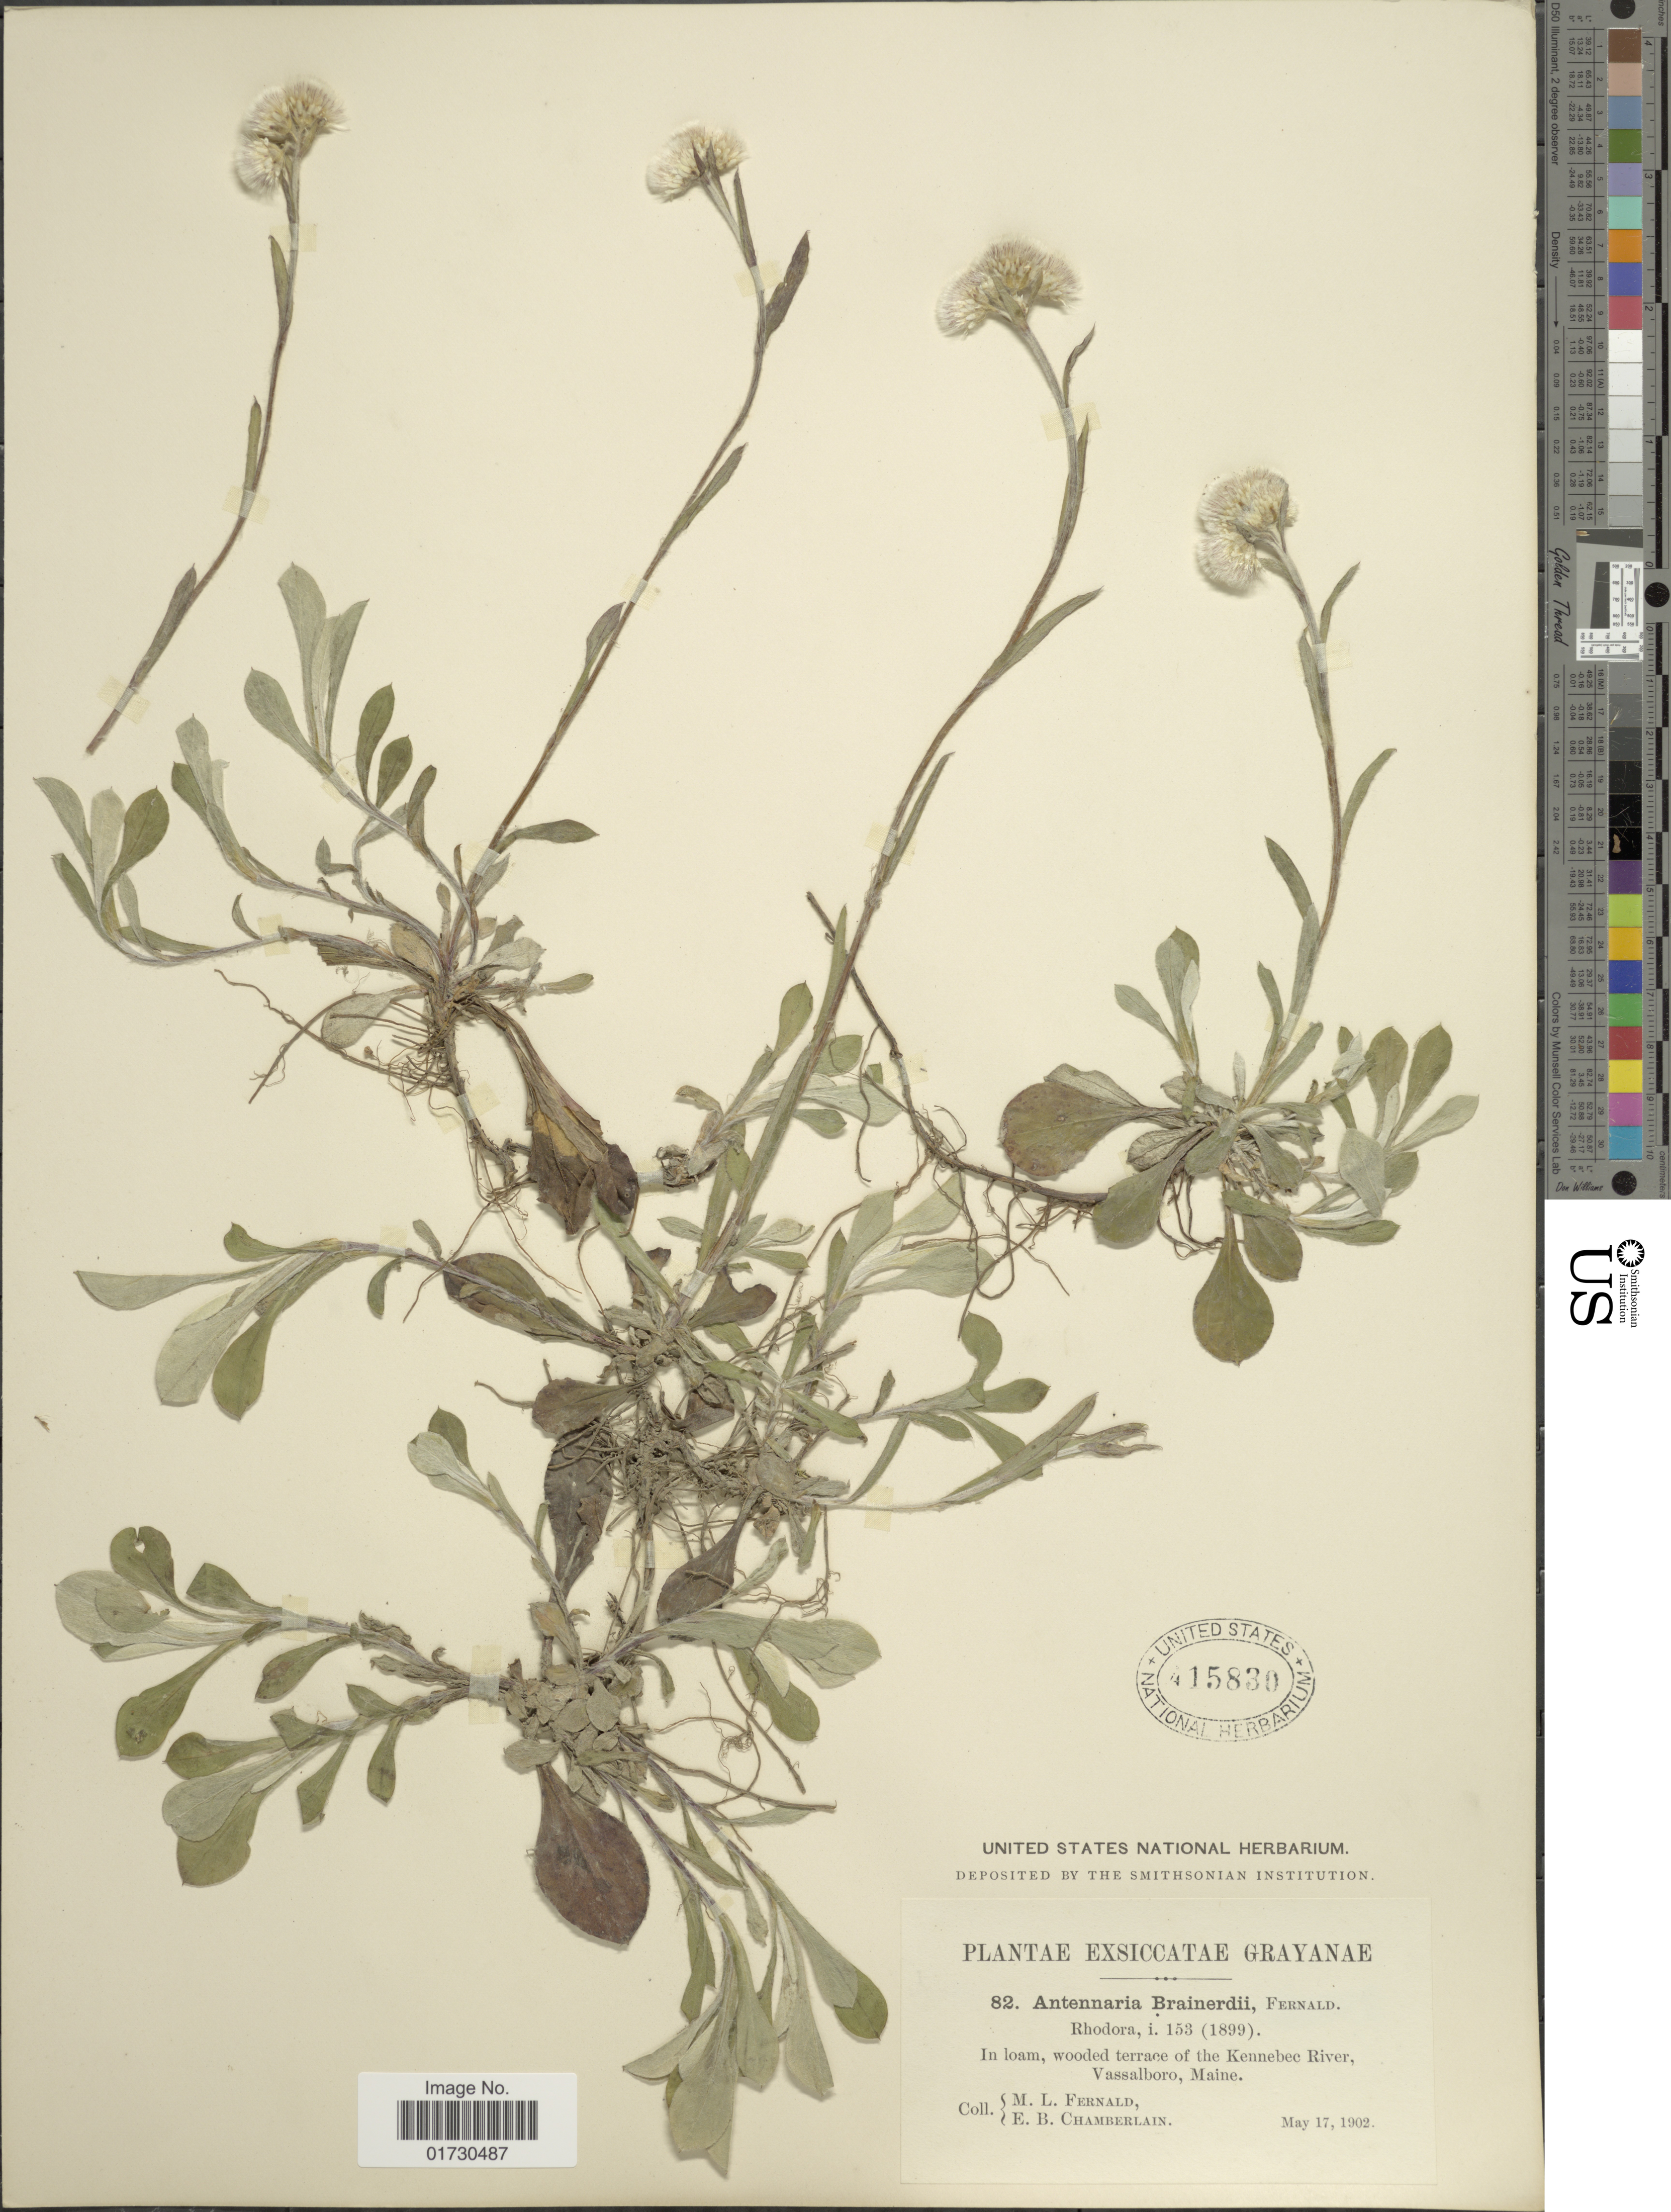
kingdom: Plantae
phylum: Tracheophyta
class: Magnoliopsida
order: Asterales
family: Asteraceae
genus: Antennaria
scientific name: Antennaria brainerdii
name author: Fernald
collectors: M. L. Fernald & E. Chamberlain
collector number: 82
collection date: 1902-05-17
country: United States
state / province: Maine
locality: In loam, wooded terrace of the Kennebec River, Vassalboro, Maine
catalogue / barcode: US 415830